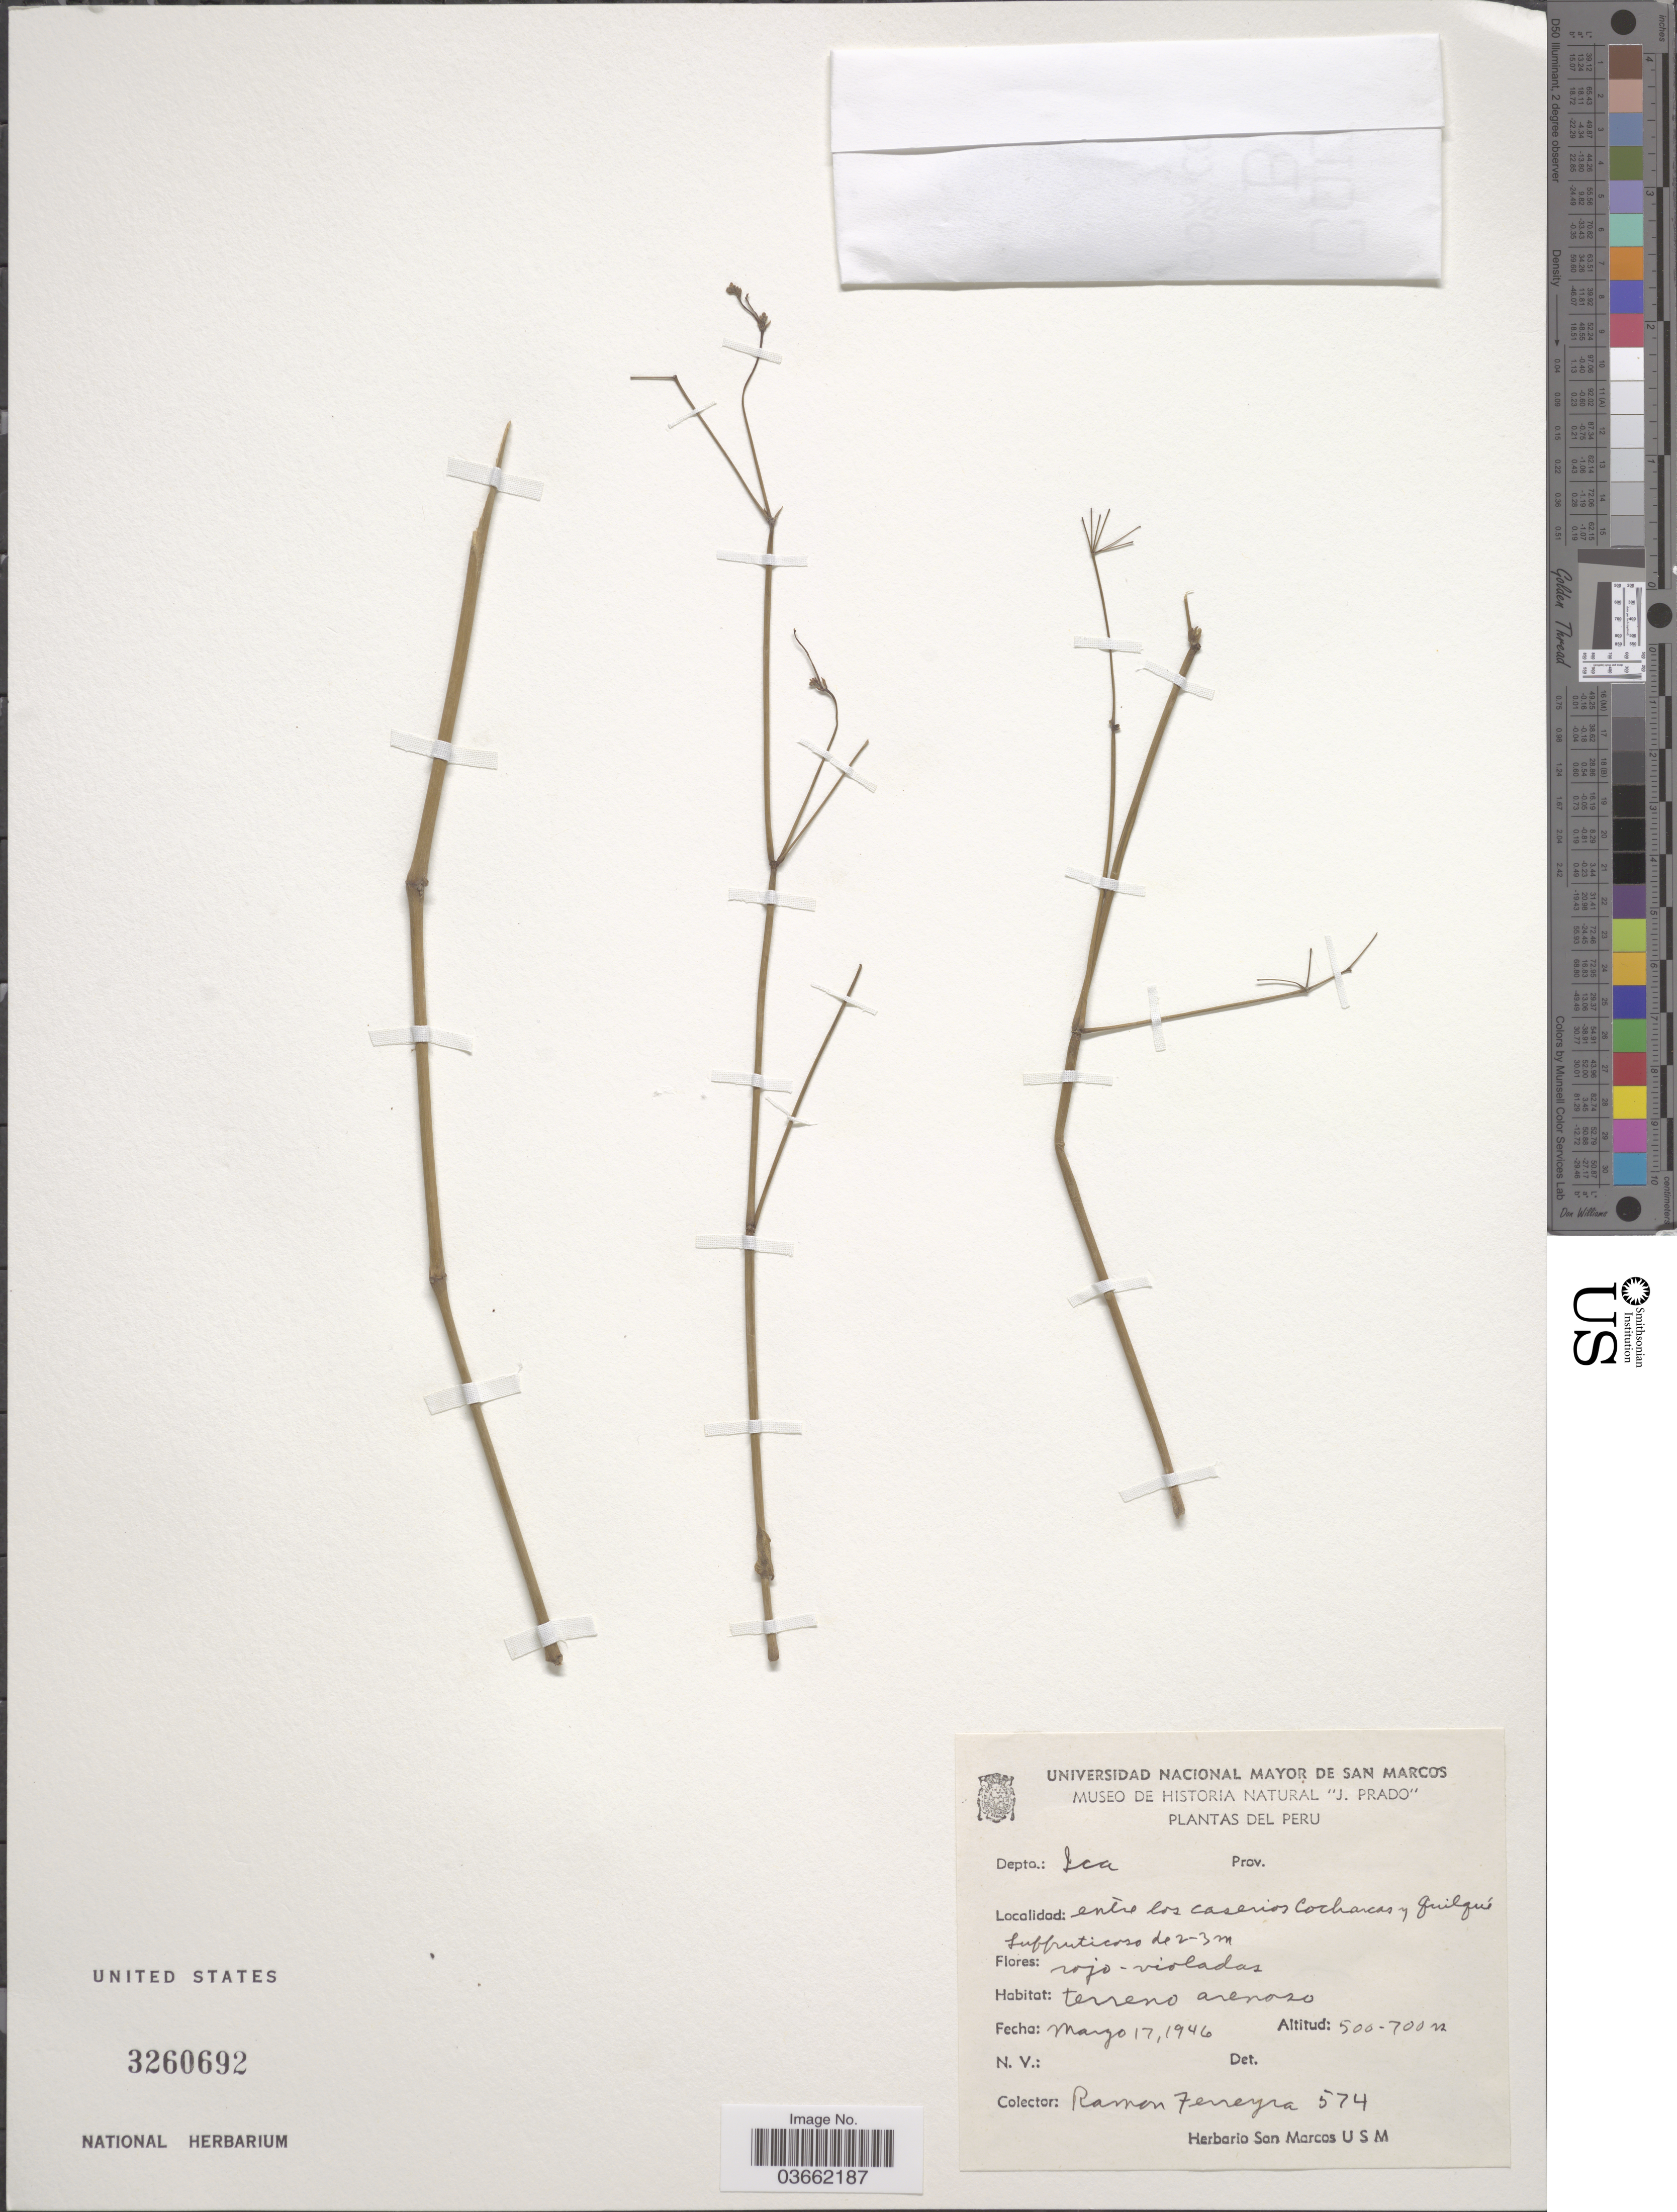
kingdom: Plantae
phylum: Tracheophyta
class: Magnoliopsida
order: Caryophyllales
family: Nyctaginaceae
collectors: R. A. Ferreyra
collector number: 574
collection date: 1946-03-17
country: Peru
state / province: Ica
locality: Depto.: Ica. Entre los caseris Cocharcas y Quilque.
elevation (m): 500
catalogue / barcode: US 3260692